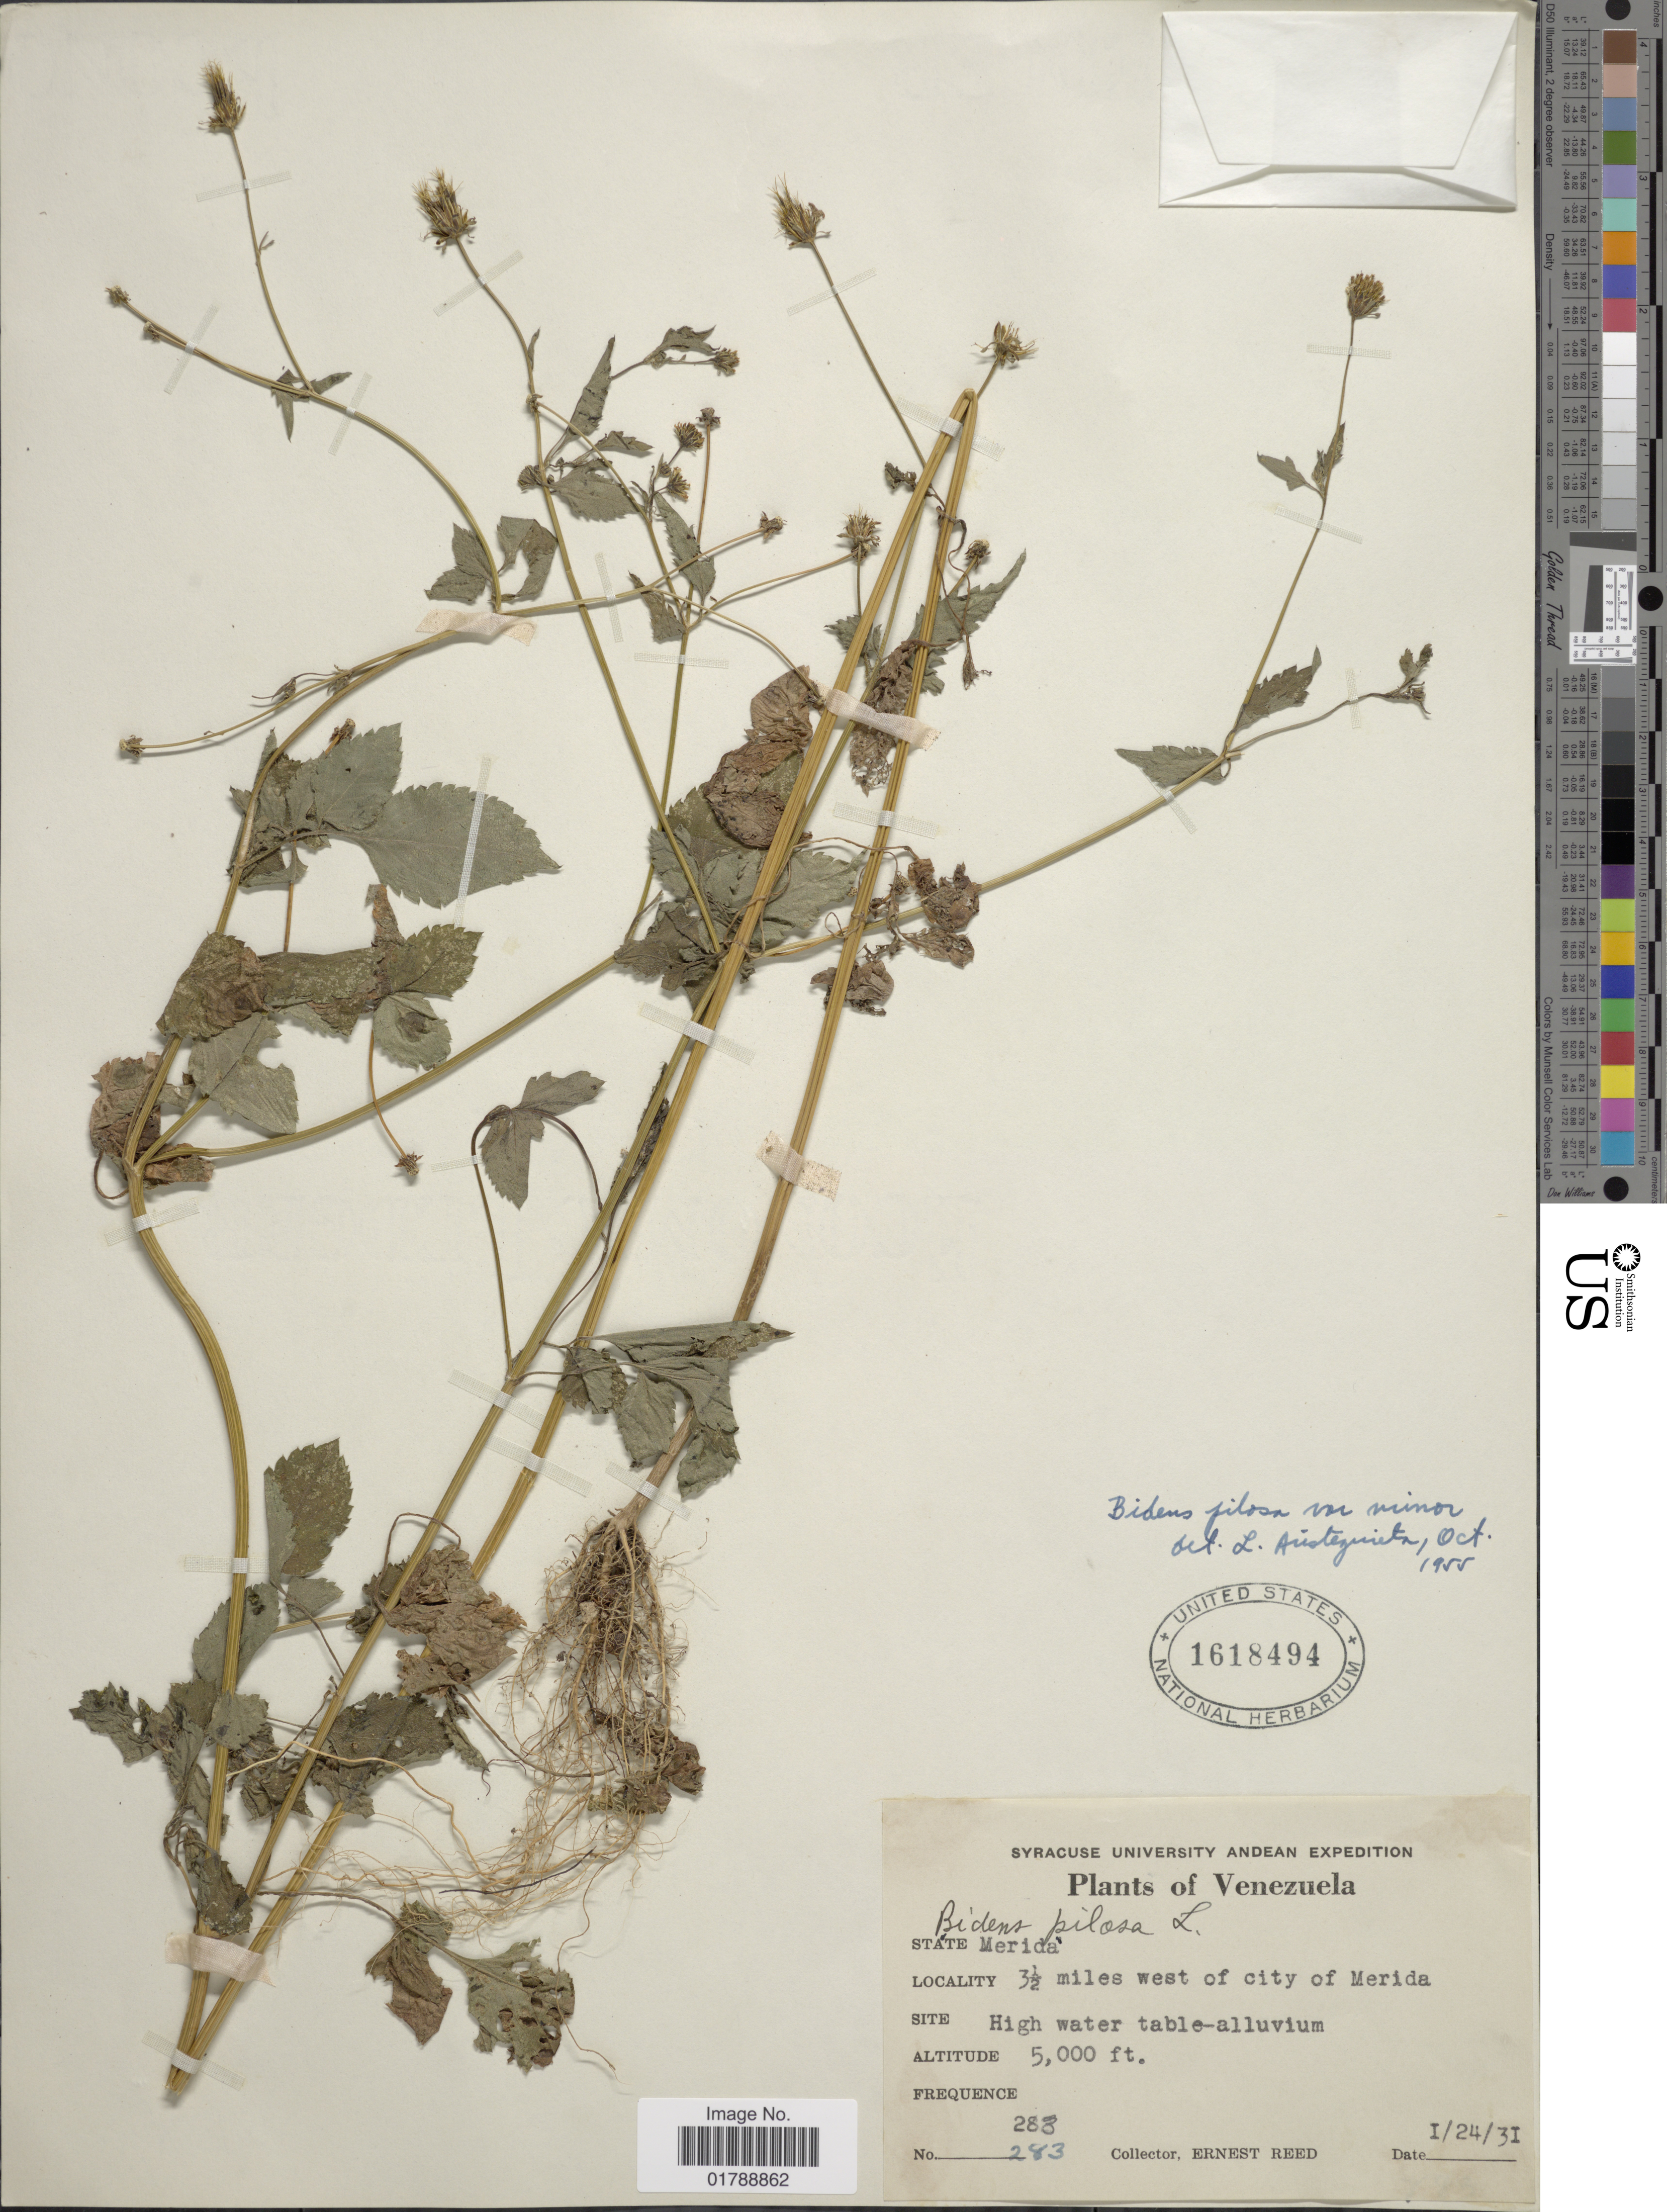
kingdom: Plantae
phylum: Tracheophyta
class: Magnoliopsida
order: Asterales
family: Asteraceae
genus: Bidens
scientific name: Bidens pilosa var. minor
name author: (Blume) Sherff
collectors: E. Reed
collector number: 283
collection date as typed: Transcribed d/m/y: 24/1/31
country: Venezuela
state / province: Mérida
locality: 3½ miles west of city of Merida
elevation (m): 1524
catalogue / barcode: US 1618494